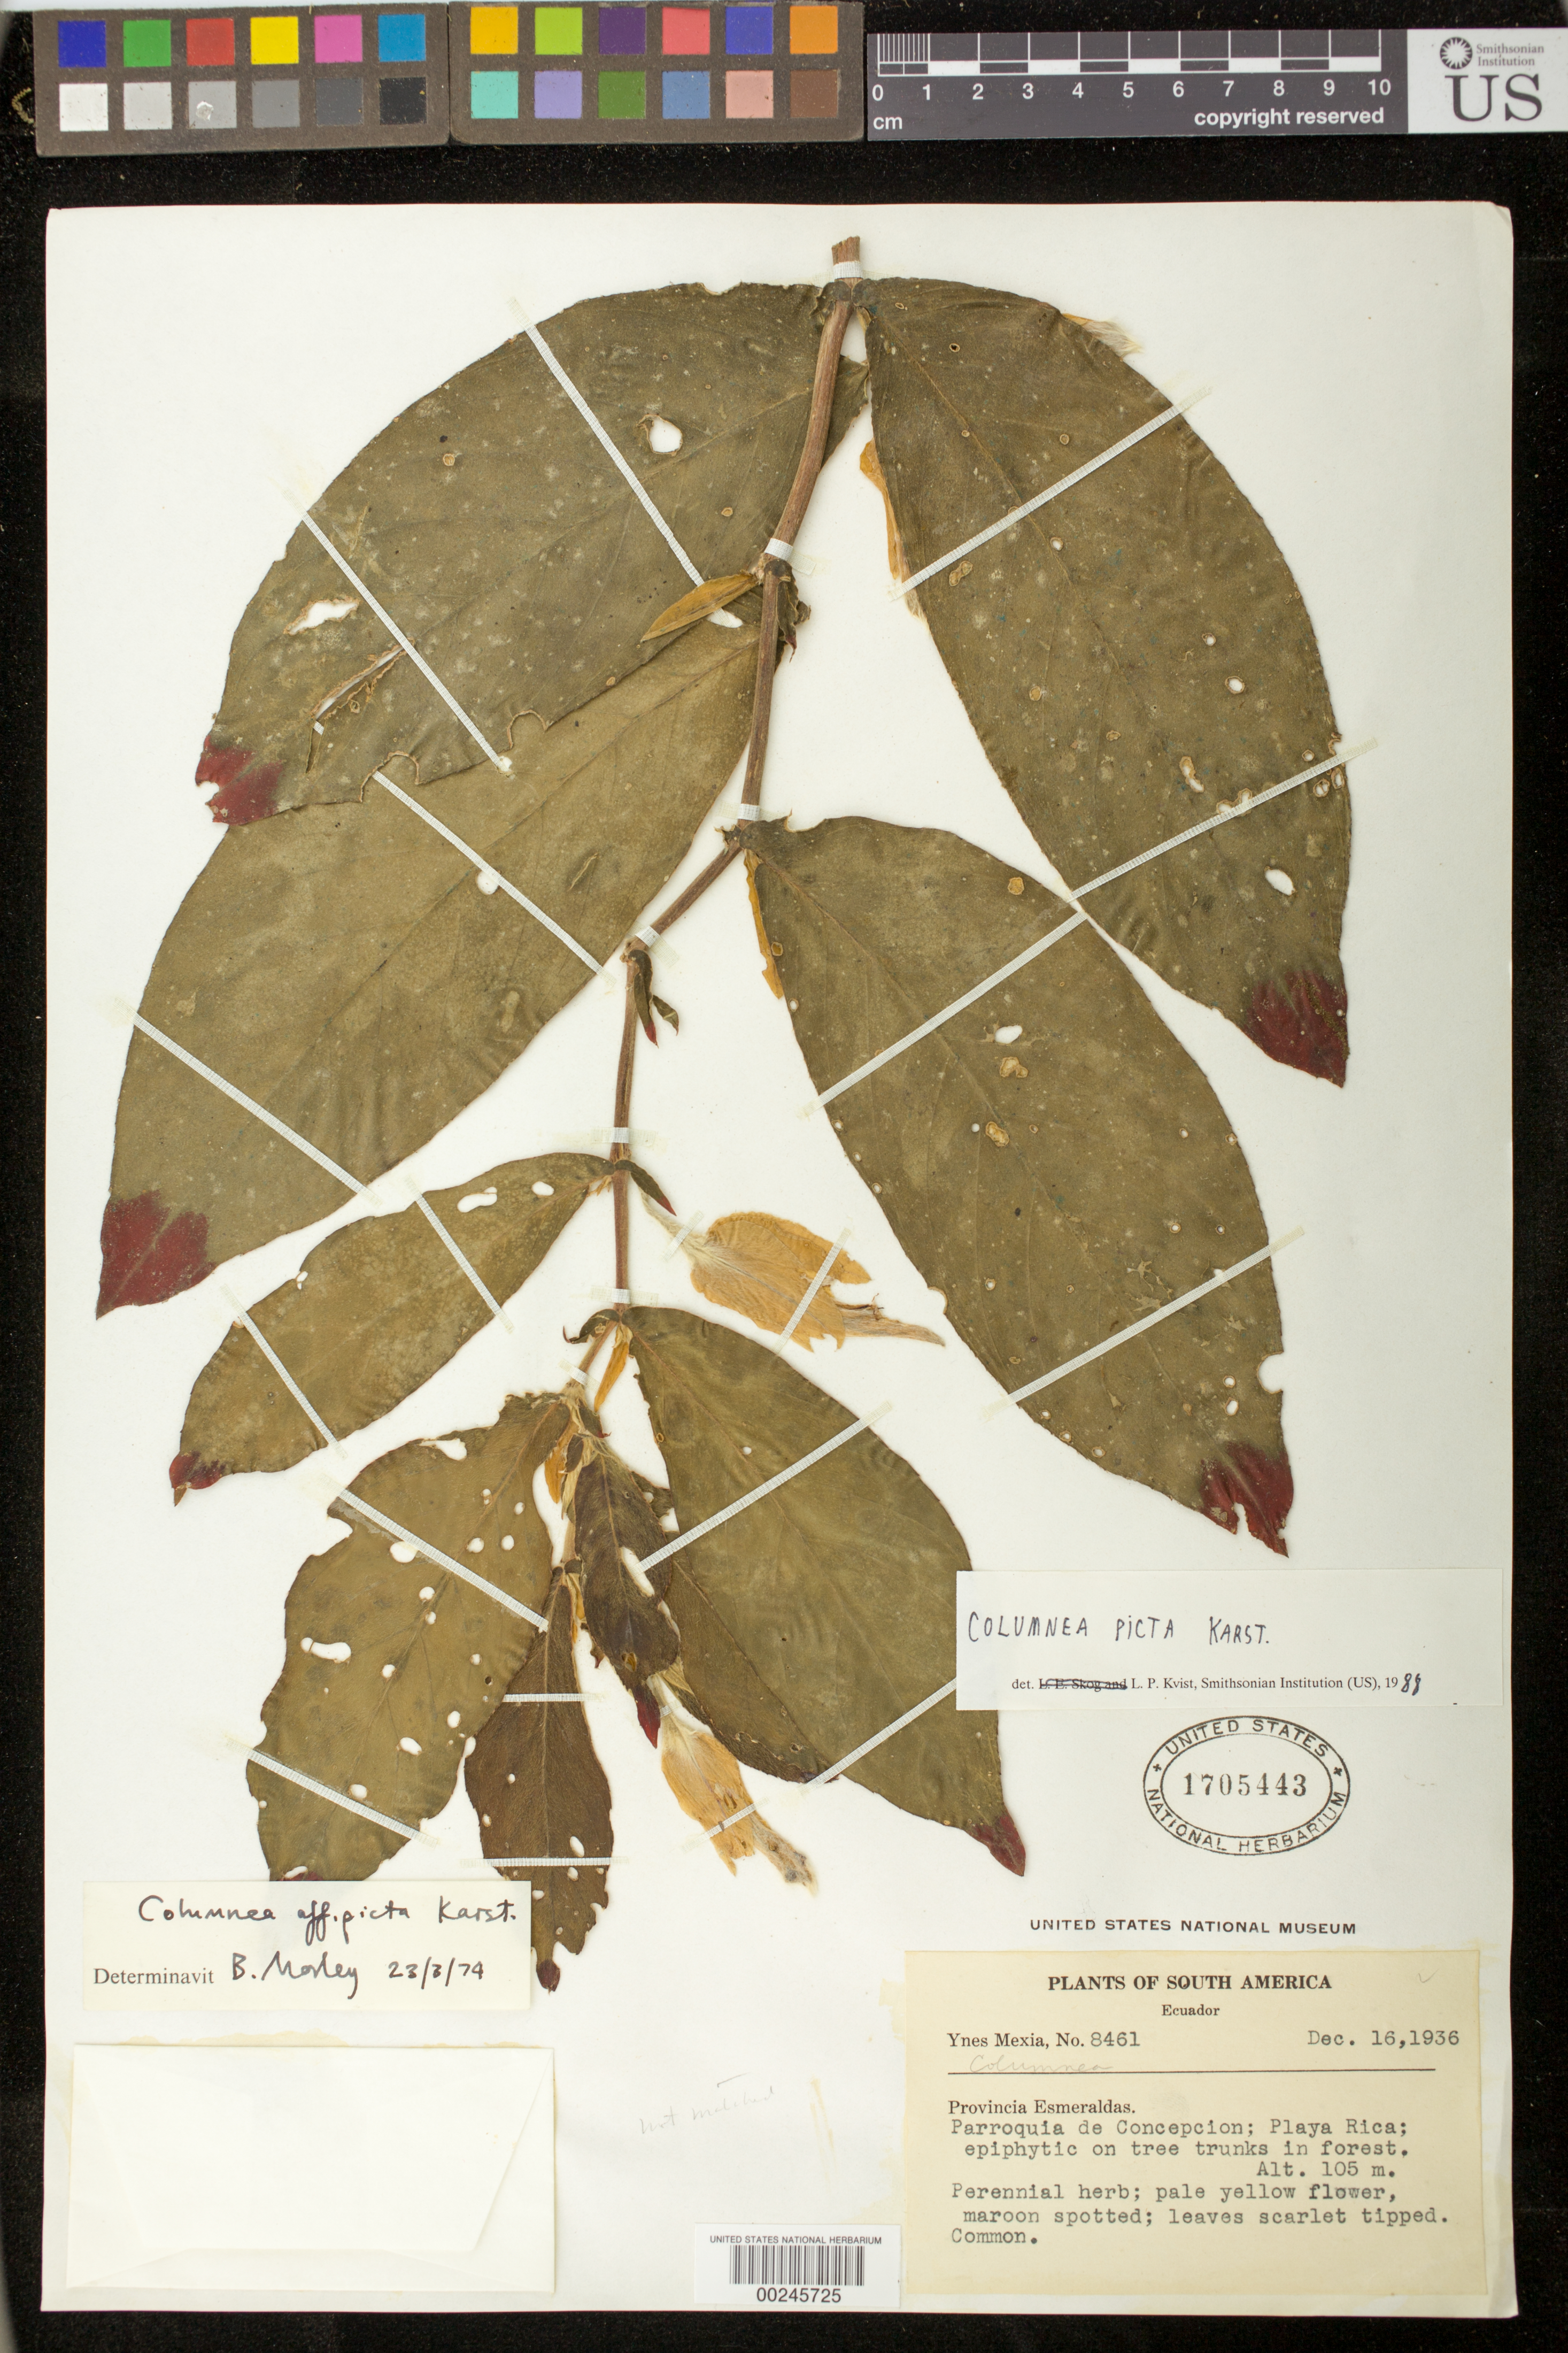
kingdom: Plantae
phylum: Tracheophyta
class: Magnoliopsida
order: Lamiales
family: Gesneriaceae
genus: Columnea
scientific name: Columnea karsteniana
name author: Singh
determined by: Skog, Laurence E.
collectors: Y. Mexia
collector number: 8461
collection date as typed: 16 Dec 1936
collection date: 1936-12-16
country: Ecuador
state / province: Esmeraldas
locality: Parroquia de Concepcion, Playa Rica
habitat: Forest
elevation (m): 105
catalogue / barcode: US 1705443